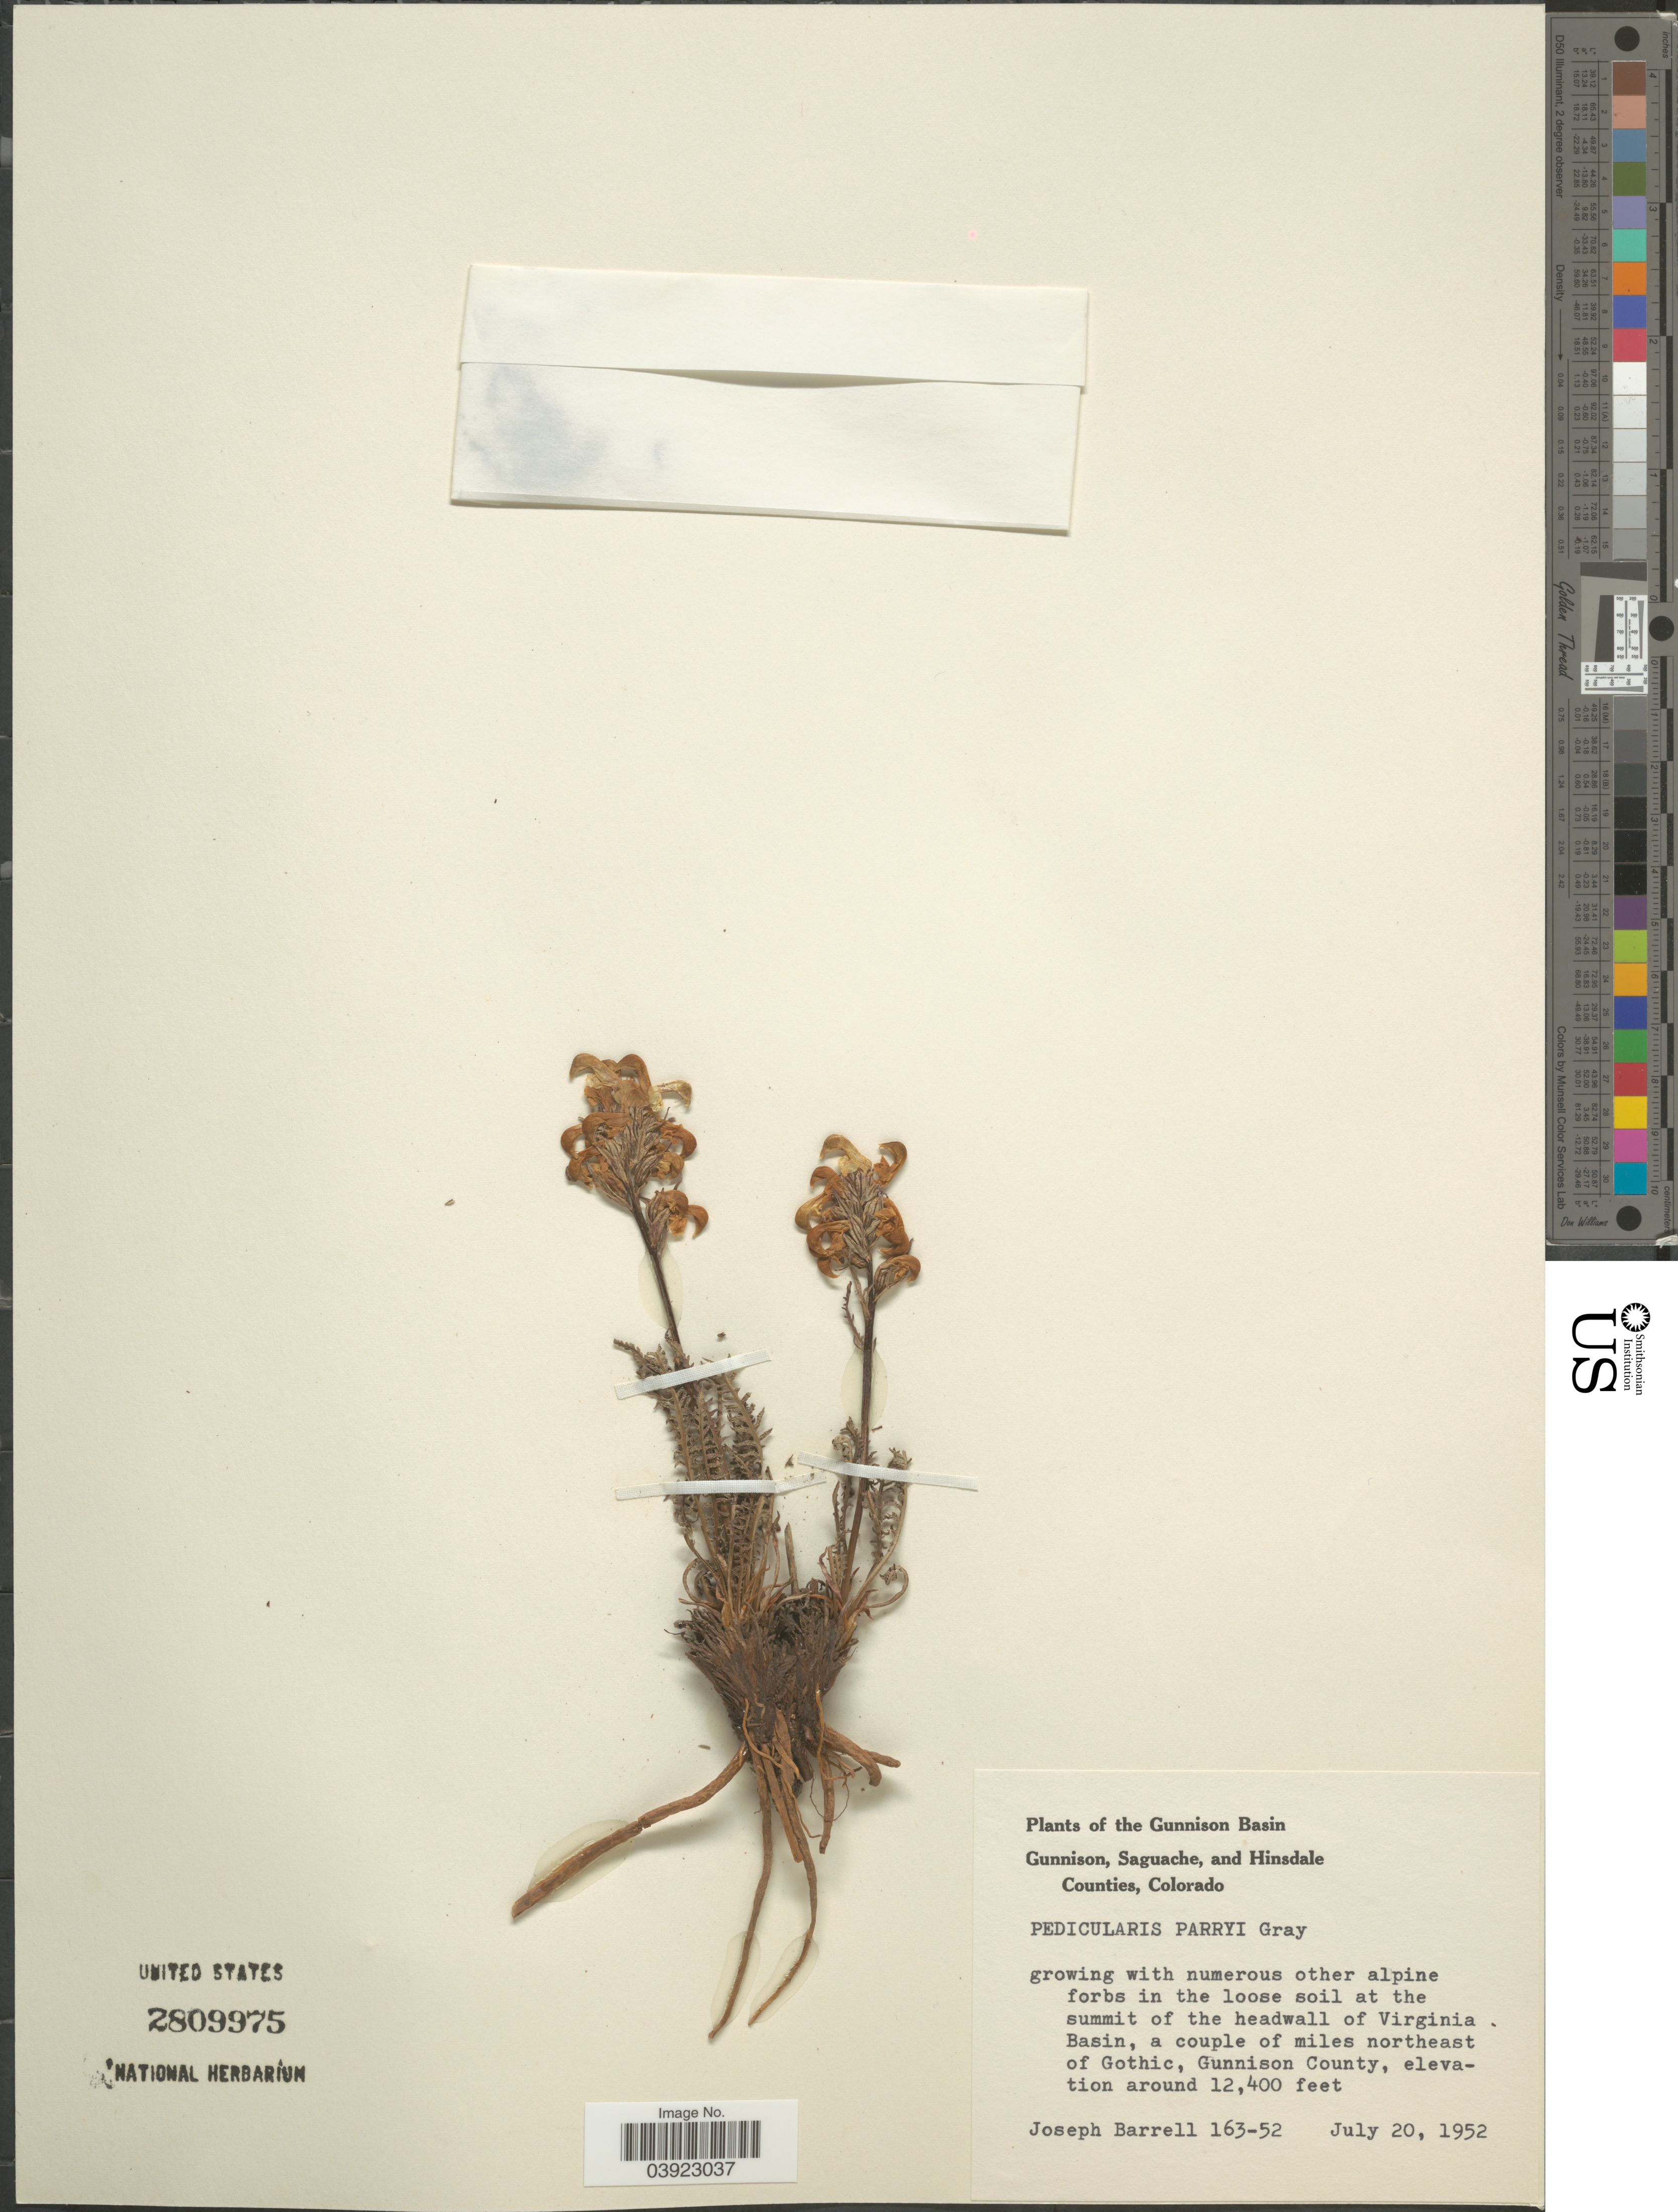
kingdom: Plantae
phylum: Tracheophyta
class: Magnoliopsida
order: Lamiales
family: Orobanchaceae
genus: Pedicularis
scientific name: Pedicularis parryi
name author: A. Gray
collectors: J. Barrell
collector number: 163-52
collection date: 1952-07-20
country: United States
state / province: Colorado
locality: Gunnison Basin. In the loose soil at the summit of the headwall of Virginia Basin, a couple of miles northeast of Gothic, Gunnison County.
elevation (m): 3780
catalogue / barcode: US 2809975